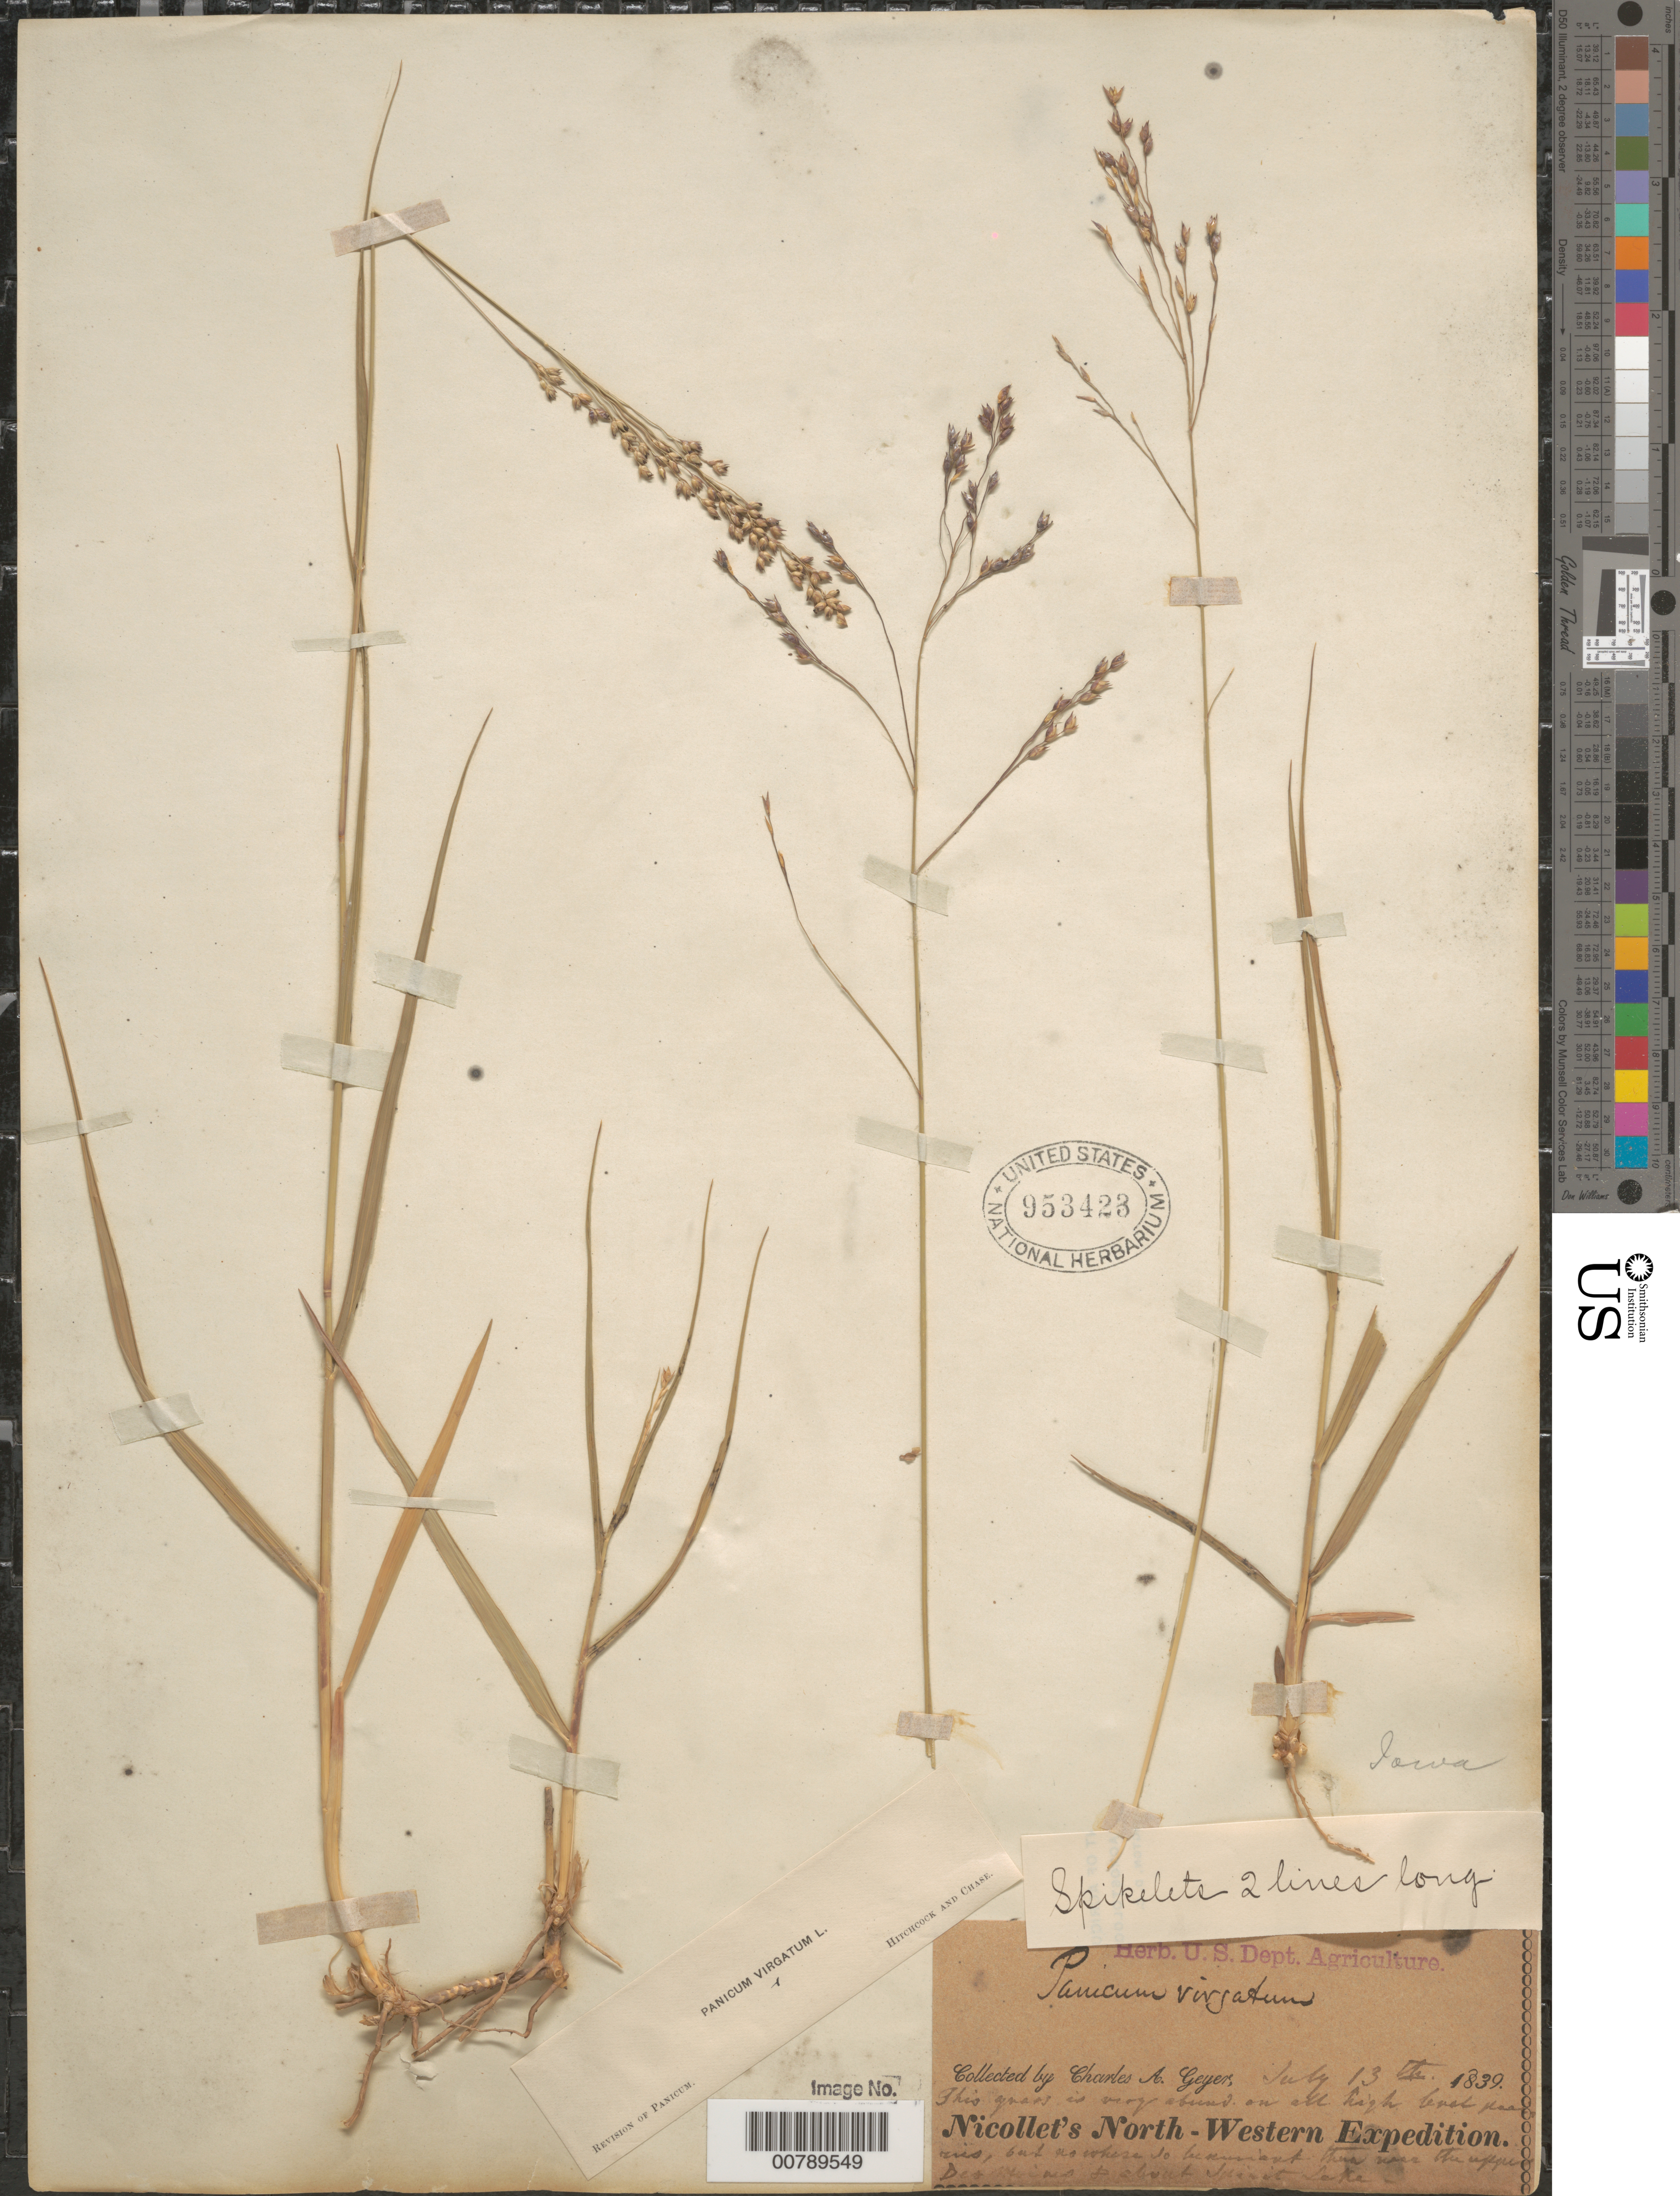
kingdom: Plantae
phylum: Tracheophyta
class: Liliopsida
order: Poales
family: Poaceae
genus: Panicum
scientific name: Panicum virgatum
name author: L.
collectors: C. A. Geyer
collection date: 1839-07-13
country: United States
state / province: Iowa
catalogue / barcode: US 953423